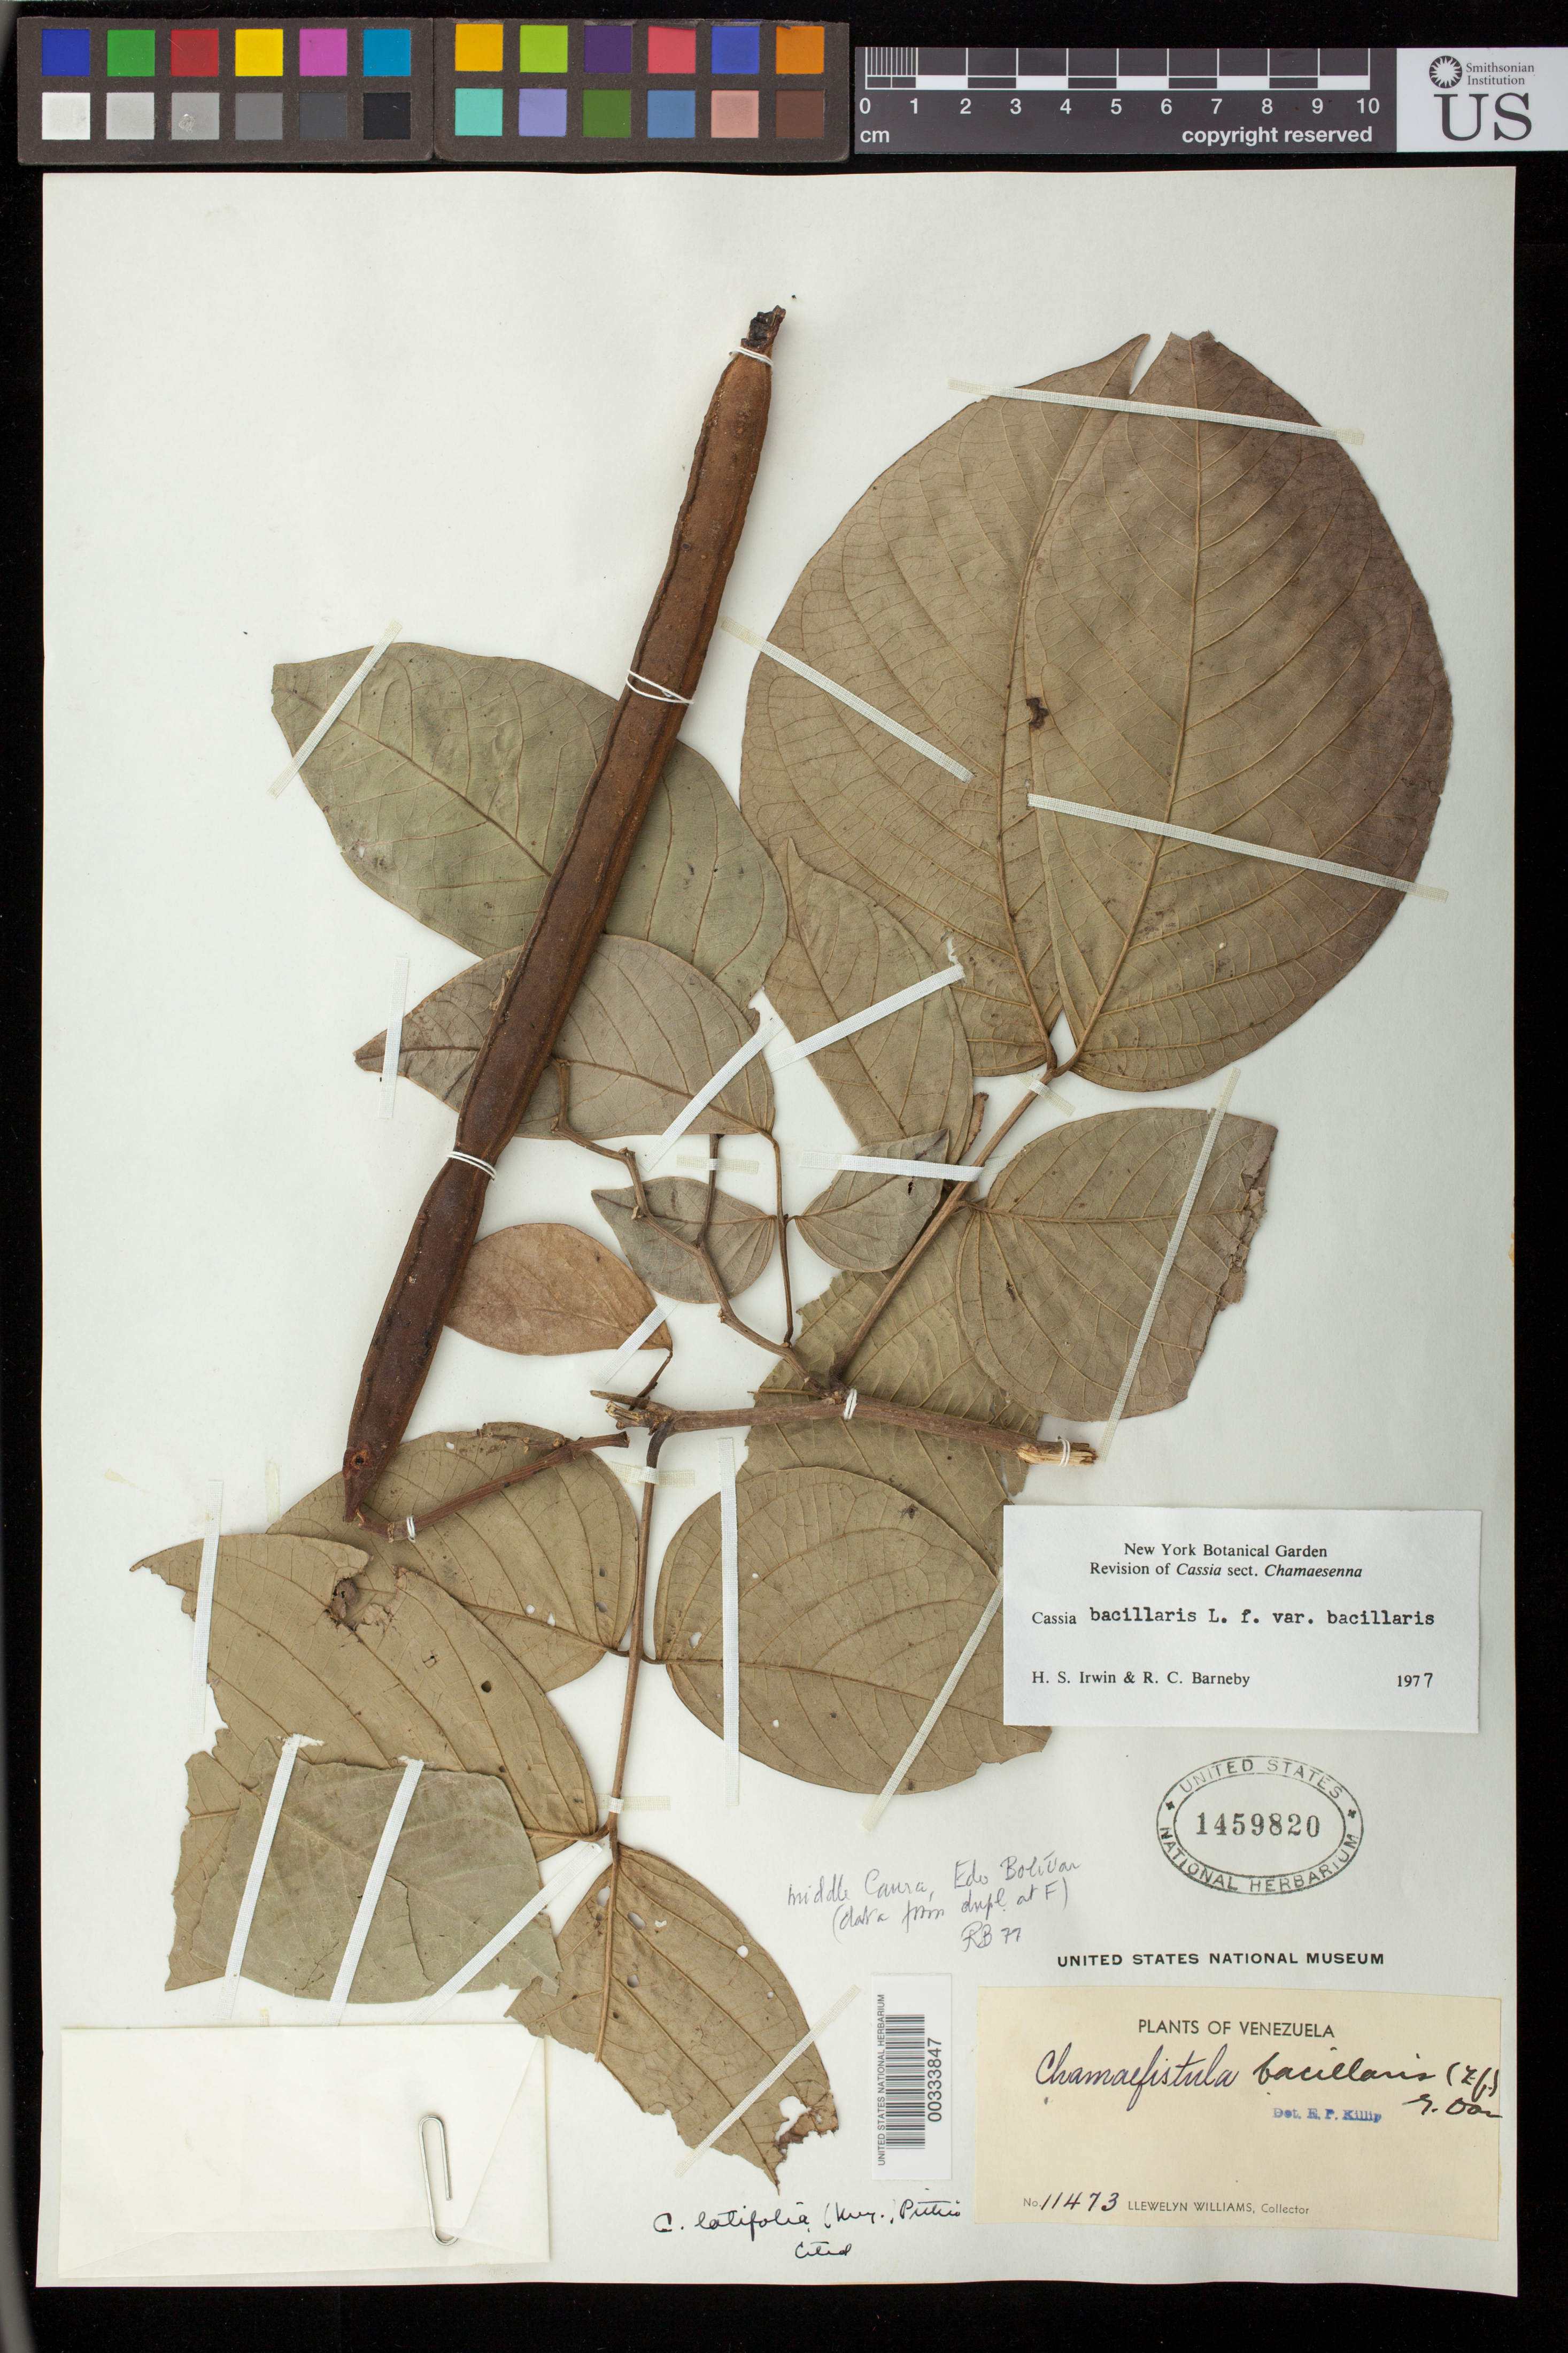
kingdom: Plantae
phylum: Tracheophyta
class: Magnoliopsida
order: Fabales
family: Fabaceae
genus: Senna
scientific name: Senna bacillaris var. bacillaris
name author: (L. f.) H.S. Irwin & Barneby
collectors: Ll. Williams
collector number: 11473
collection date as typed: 03 Nov 1939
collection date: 1939-11-03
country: Venezuela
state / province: Bolivar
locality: Medio caura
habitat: At the edge of the rocks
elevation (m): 170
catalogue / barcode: US 1459820